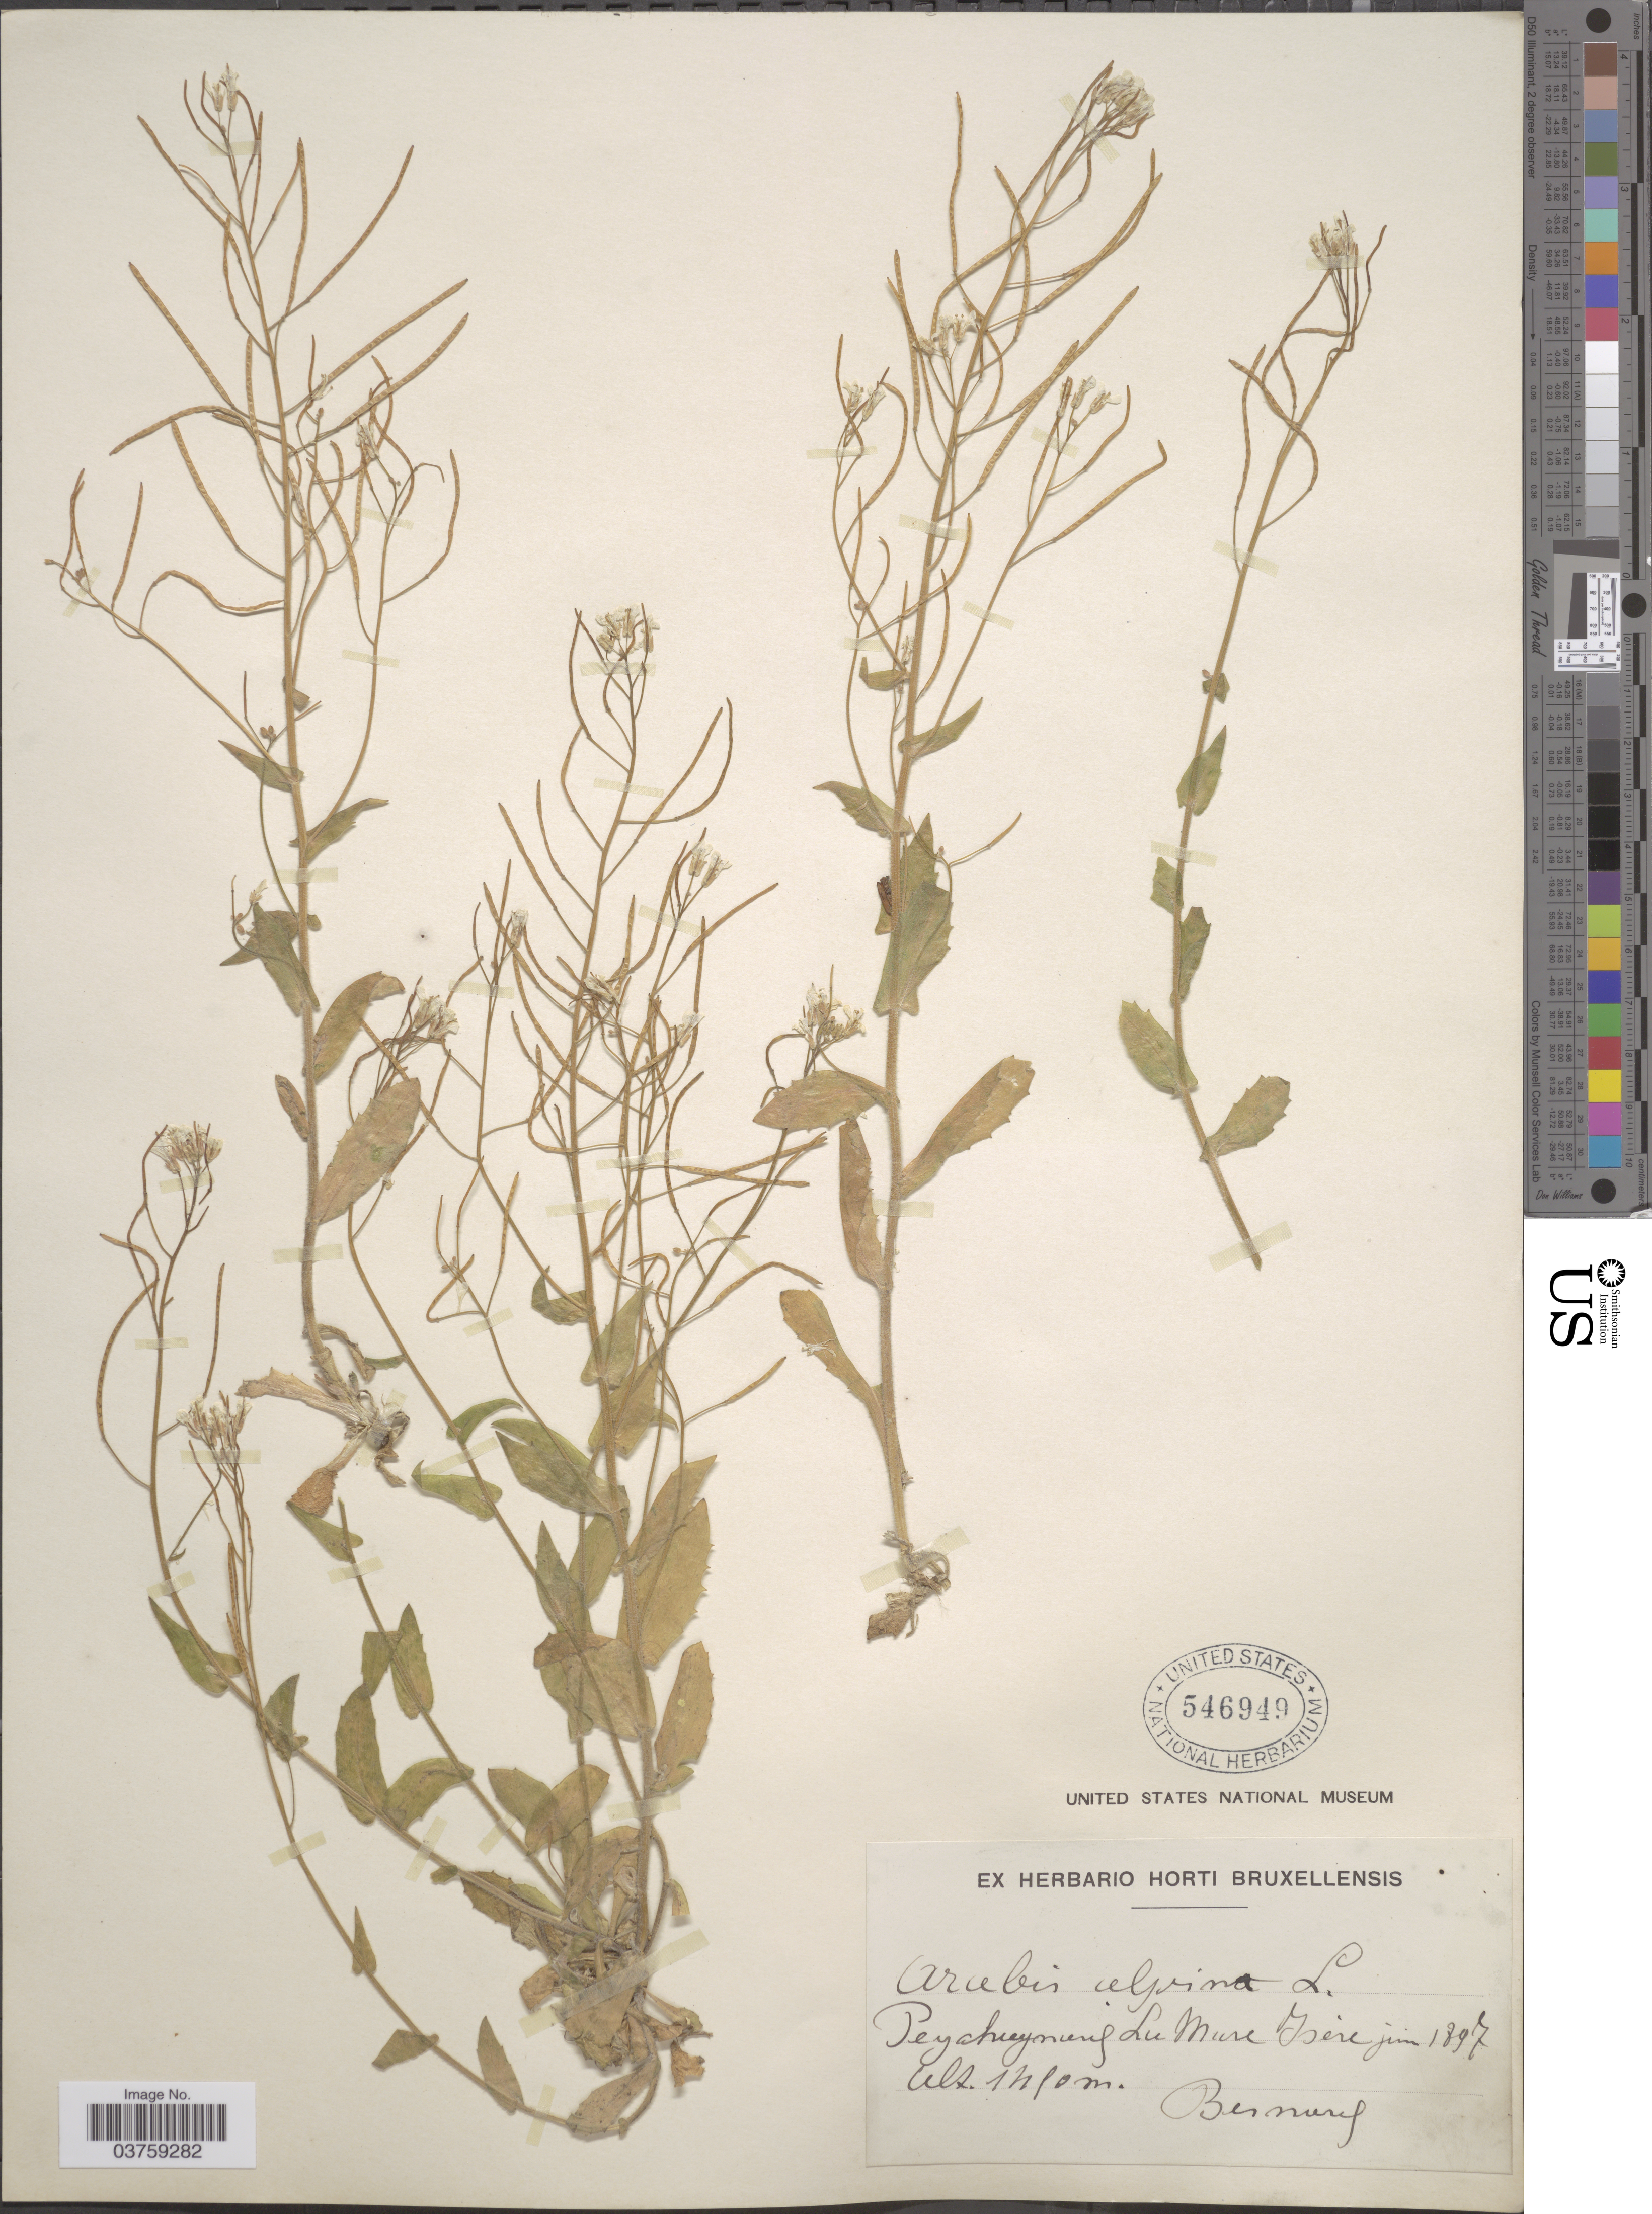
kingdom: Plantae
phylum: Tracheophyta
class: Magnoliopsida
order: Brassicales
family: Brassicaceae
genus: Arabis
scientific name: Arabis alpina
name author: L.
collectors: -. Bernard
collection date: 1897-06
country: France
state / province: Auvergne-Rhône-Alpes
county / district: Isère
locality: Peyahuymunz [interpreted] La Mure Isére.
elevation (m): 1470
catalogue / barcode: US 546949